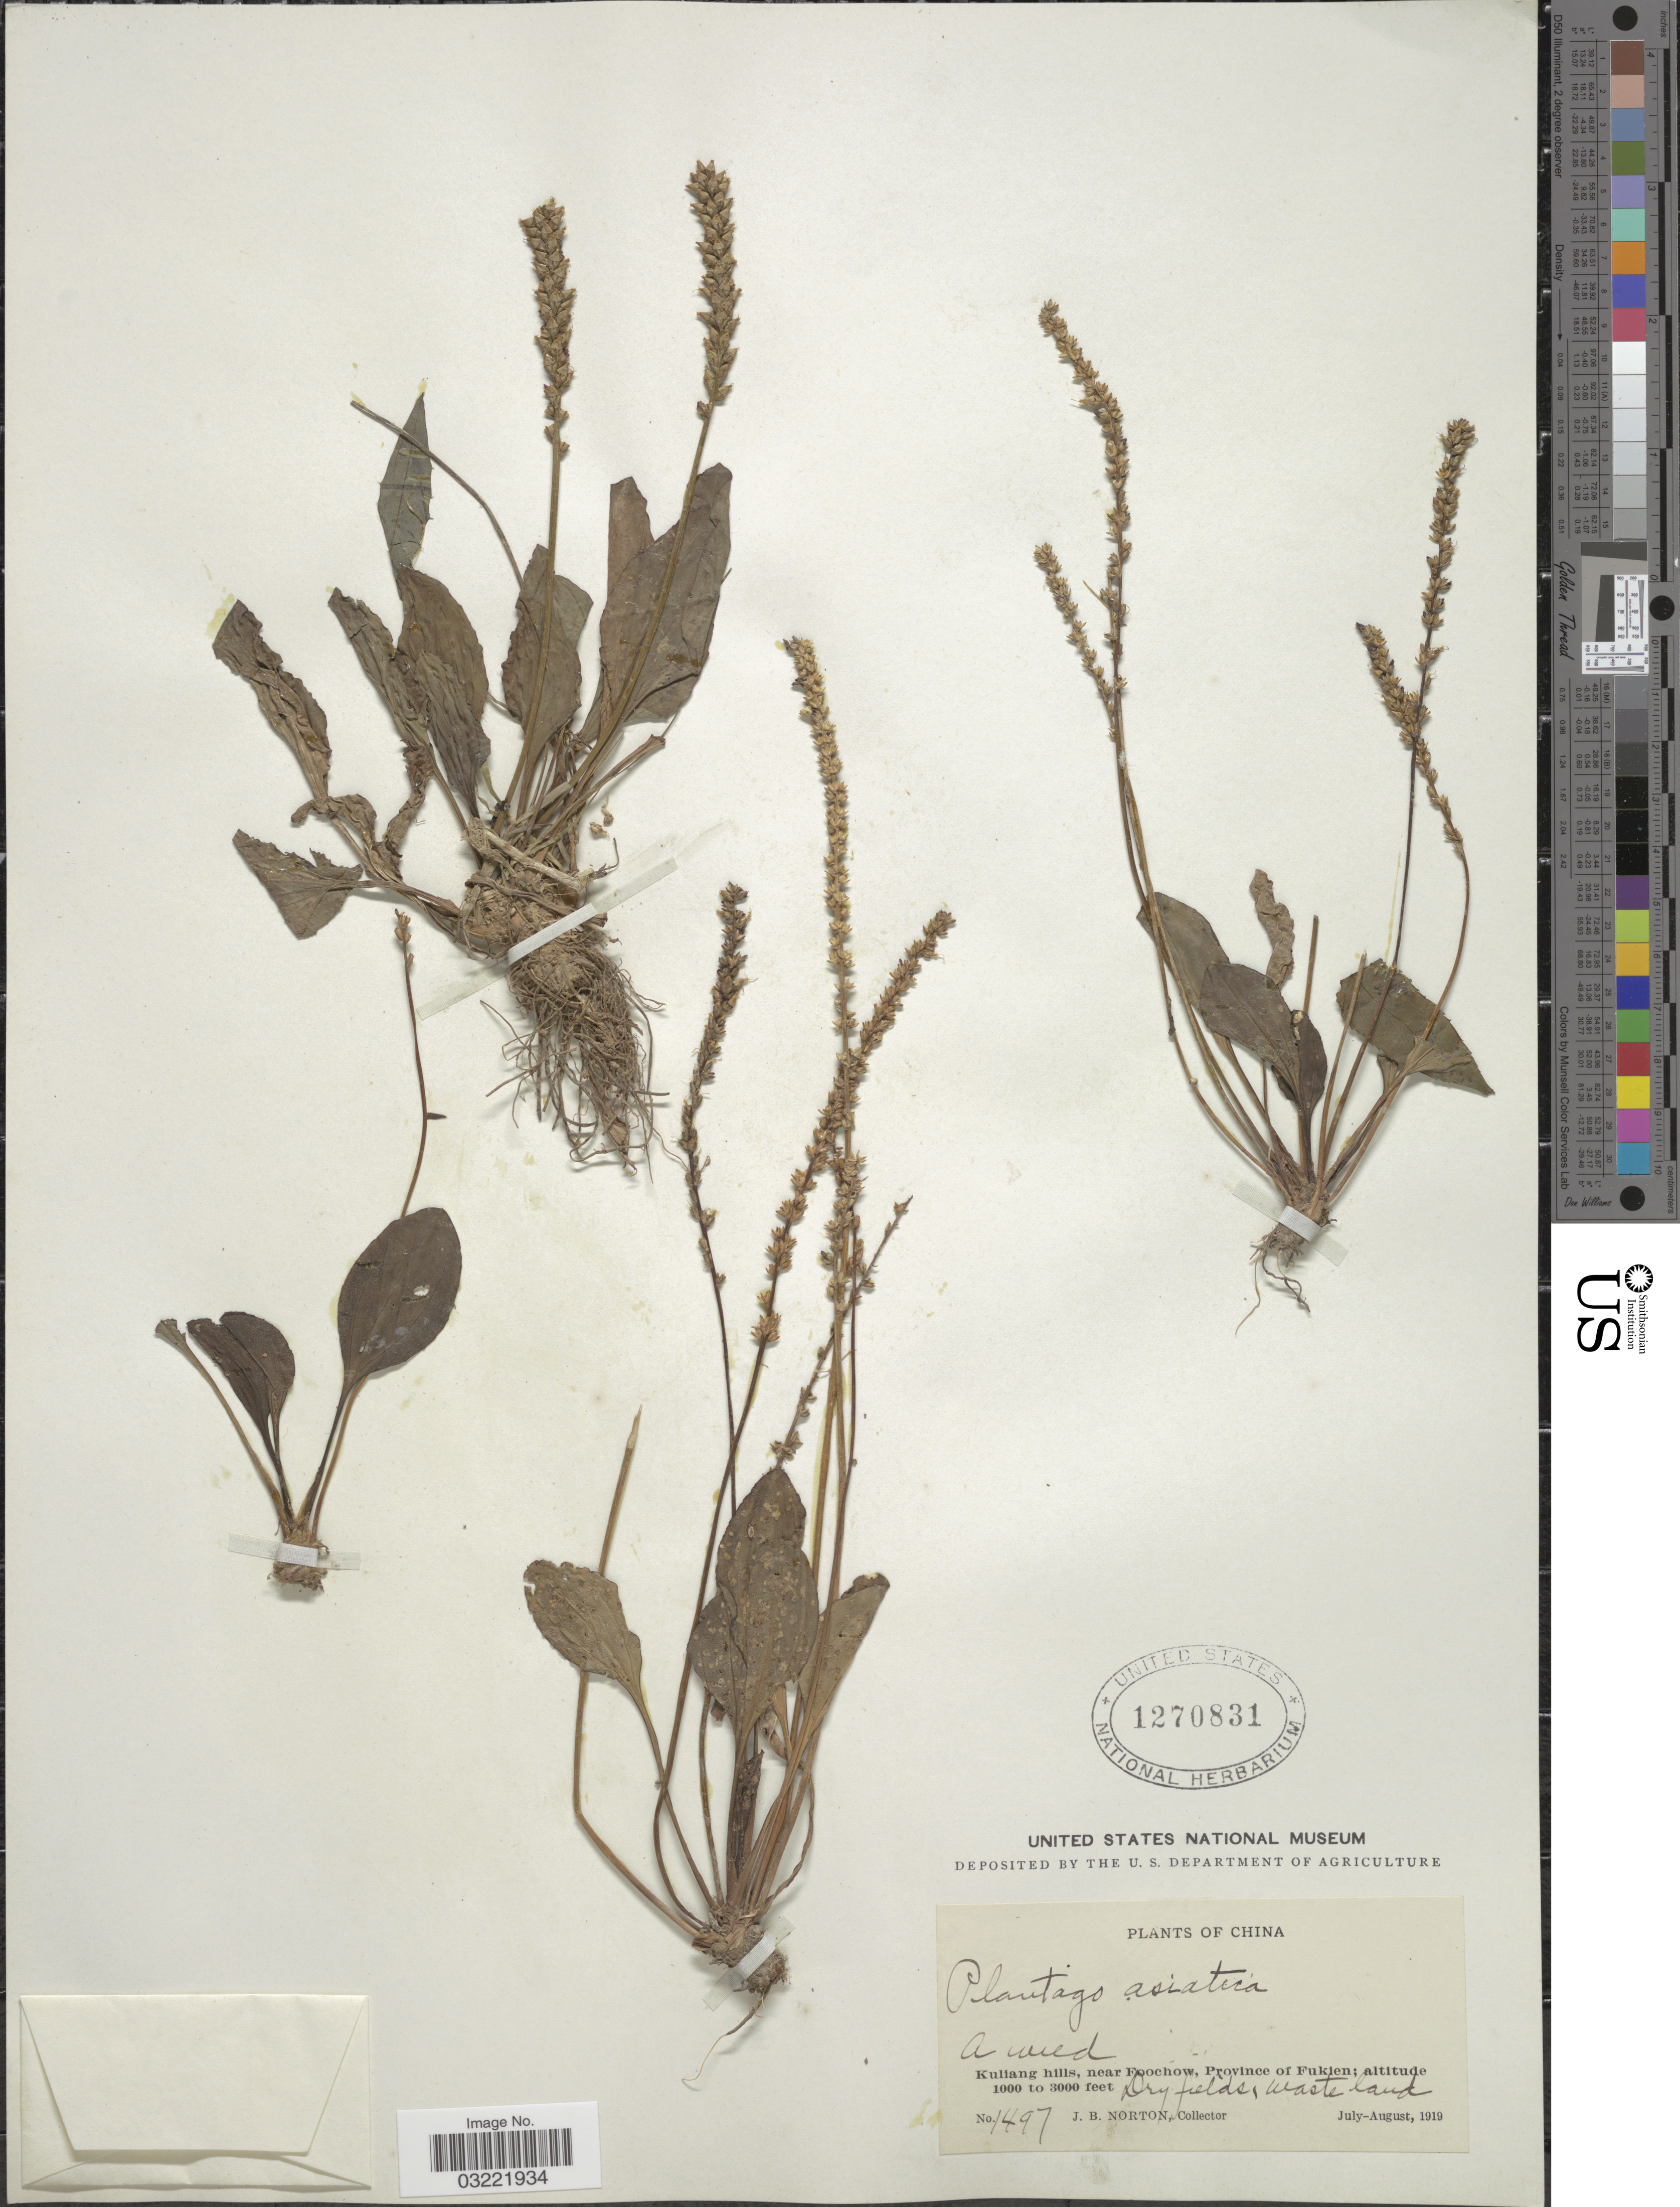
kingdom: Plantae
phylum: Tracheophyta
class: Magnoliopsida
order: Lamiales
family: Plantaginaceae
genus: Plantago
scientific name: Plantago asiatica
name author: L.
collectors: J. B. Norton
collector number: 1497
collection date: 1919-07/1919-08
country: China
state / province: Fujian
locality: Kuliang hills, near Foochow, Province of Fukien.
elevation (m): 305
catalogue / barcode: US 1270831